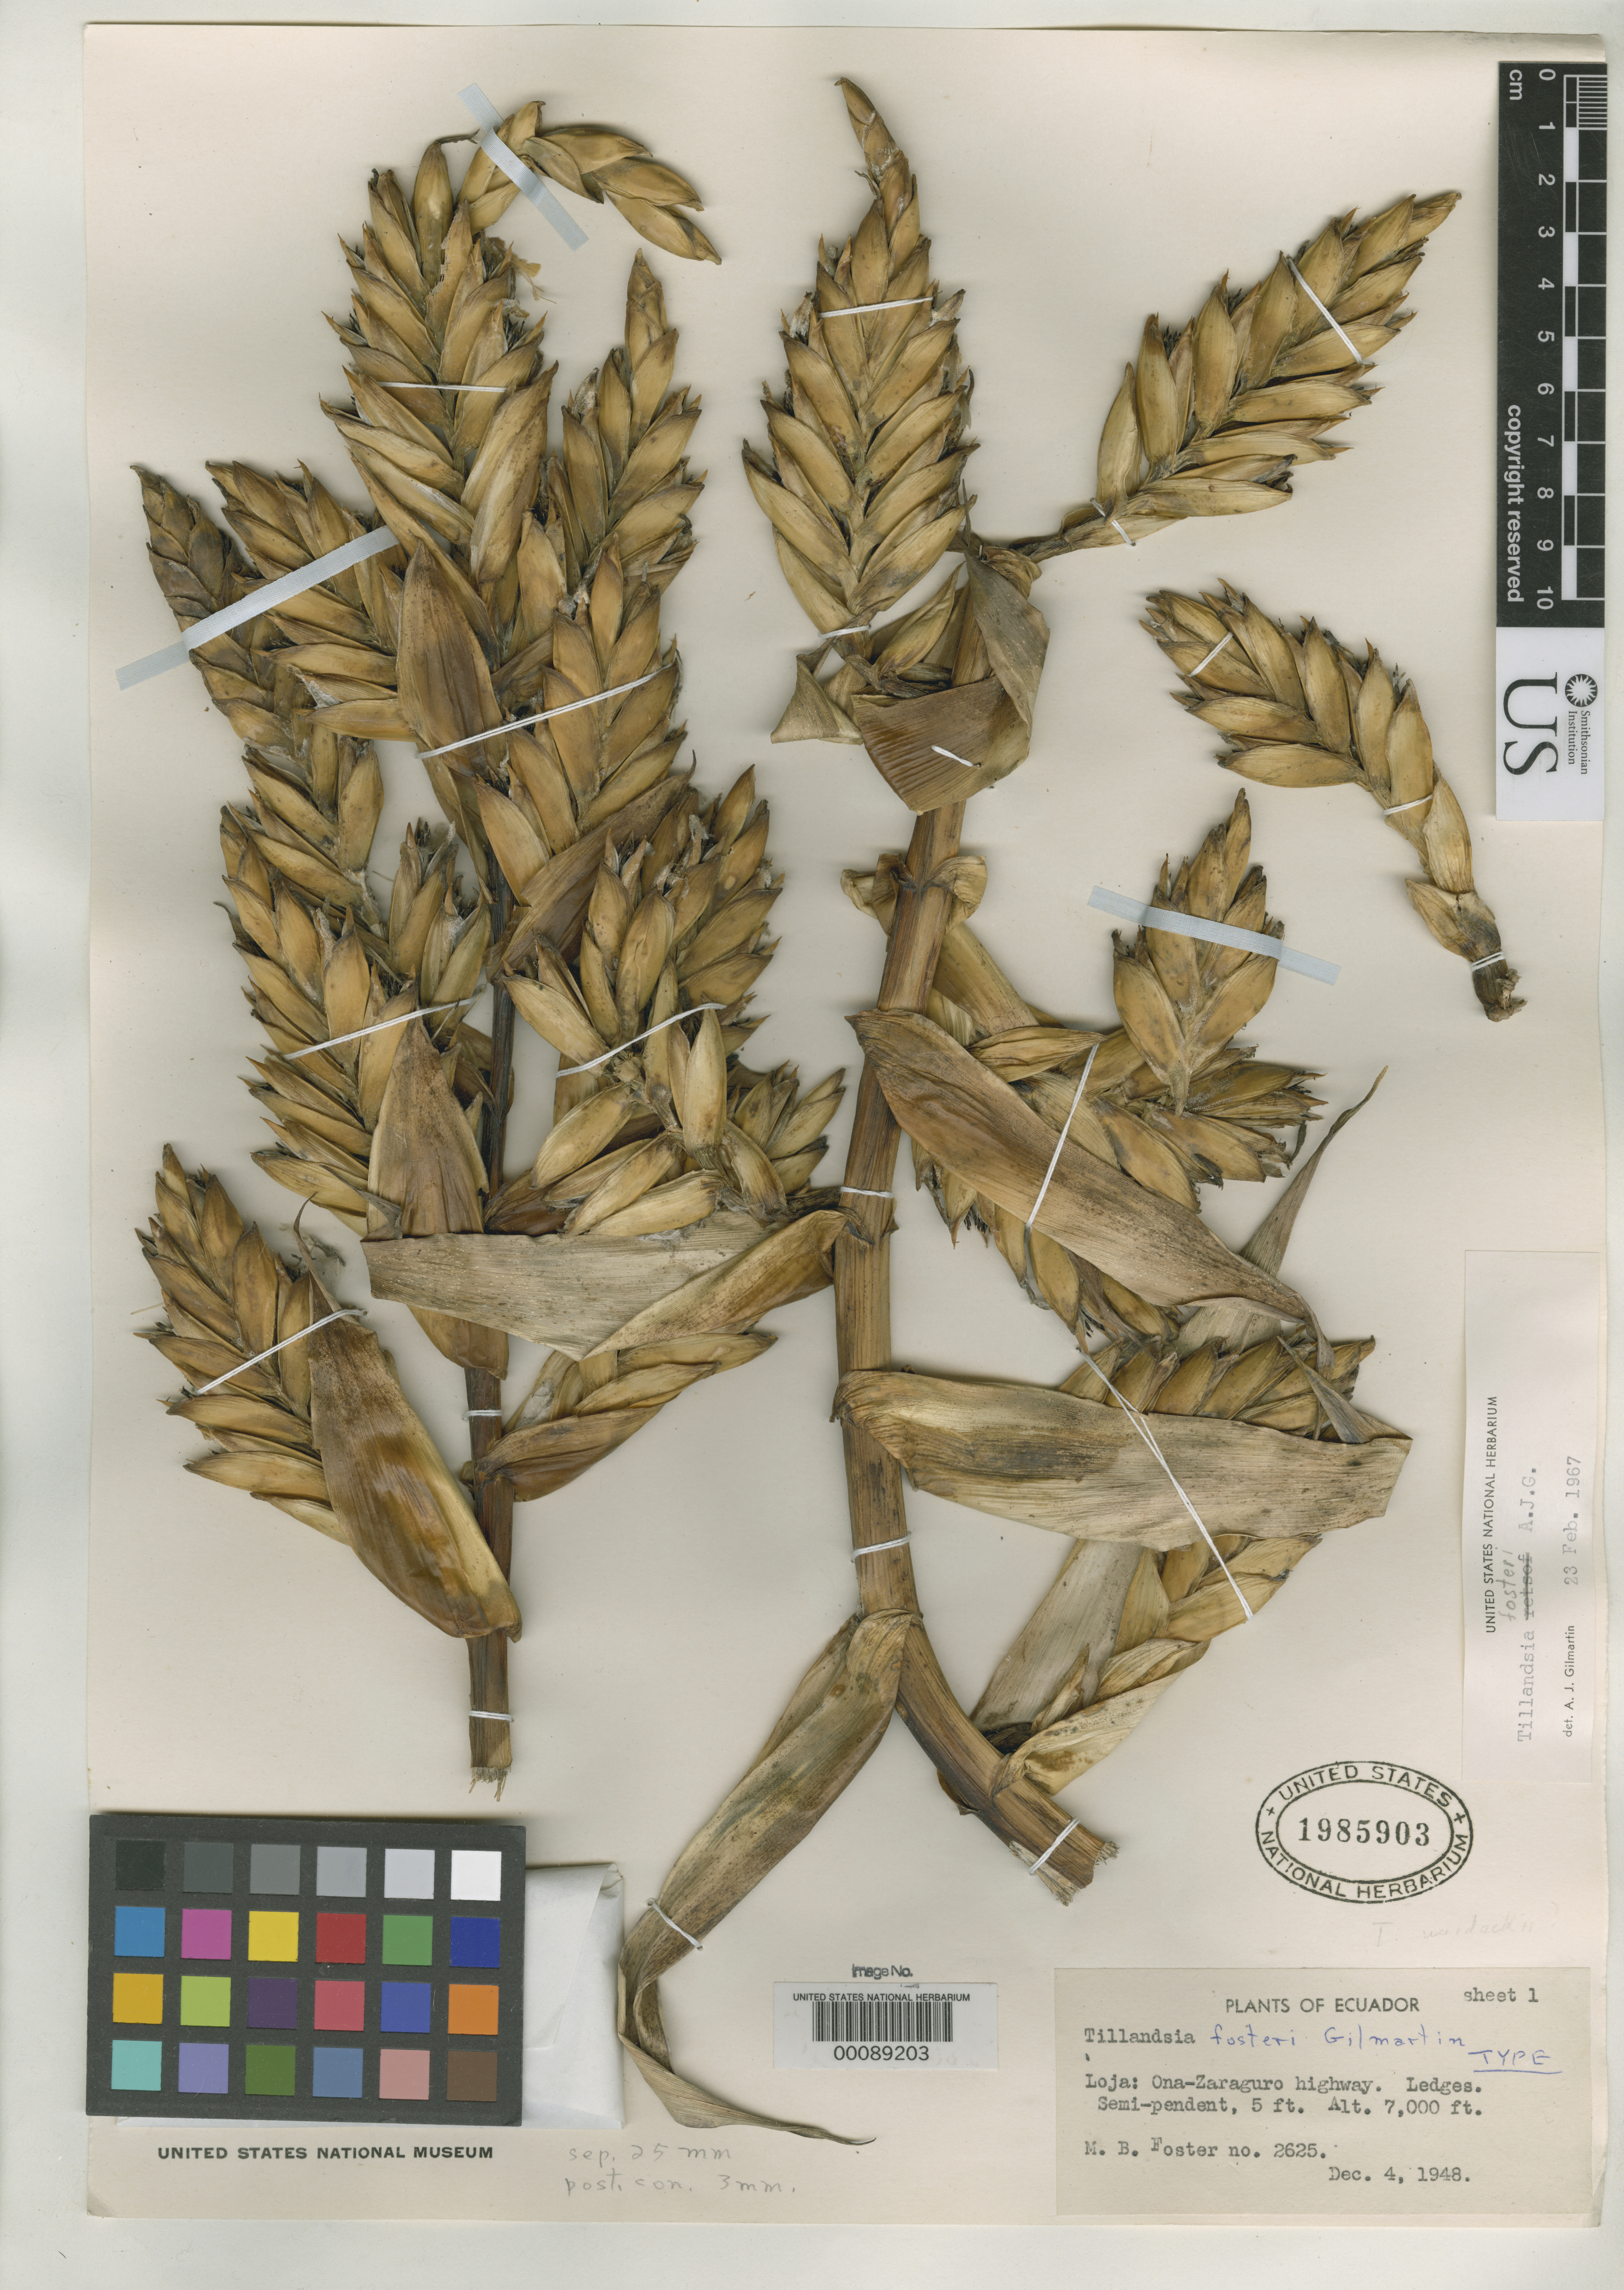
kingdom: Plantae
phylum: Tracheophyta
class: Liliopsida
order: Poales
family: Bromeliaceae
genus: Tillandsia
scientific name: Tillandsia fosteri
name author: Gilmartin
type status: Holotype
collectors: M. B. Foster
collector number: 2625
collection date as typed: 04 Dec 1948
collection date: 1948-12-04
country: Ecuador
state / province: Loja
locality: Ona-Zaraguro Highway.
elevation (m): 2134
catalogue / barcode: US 1985903